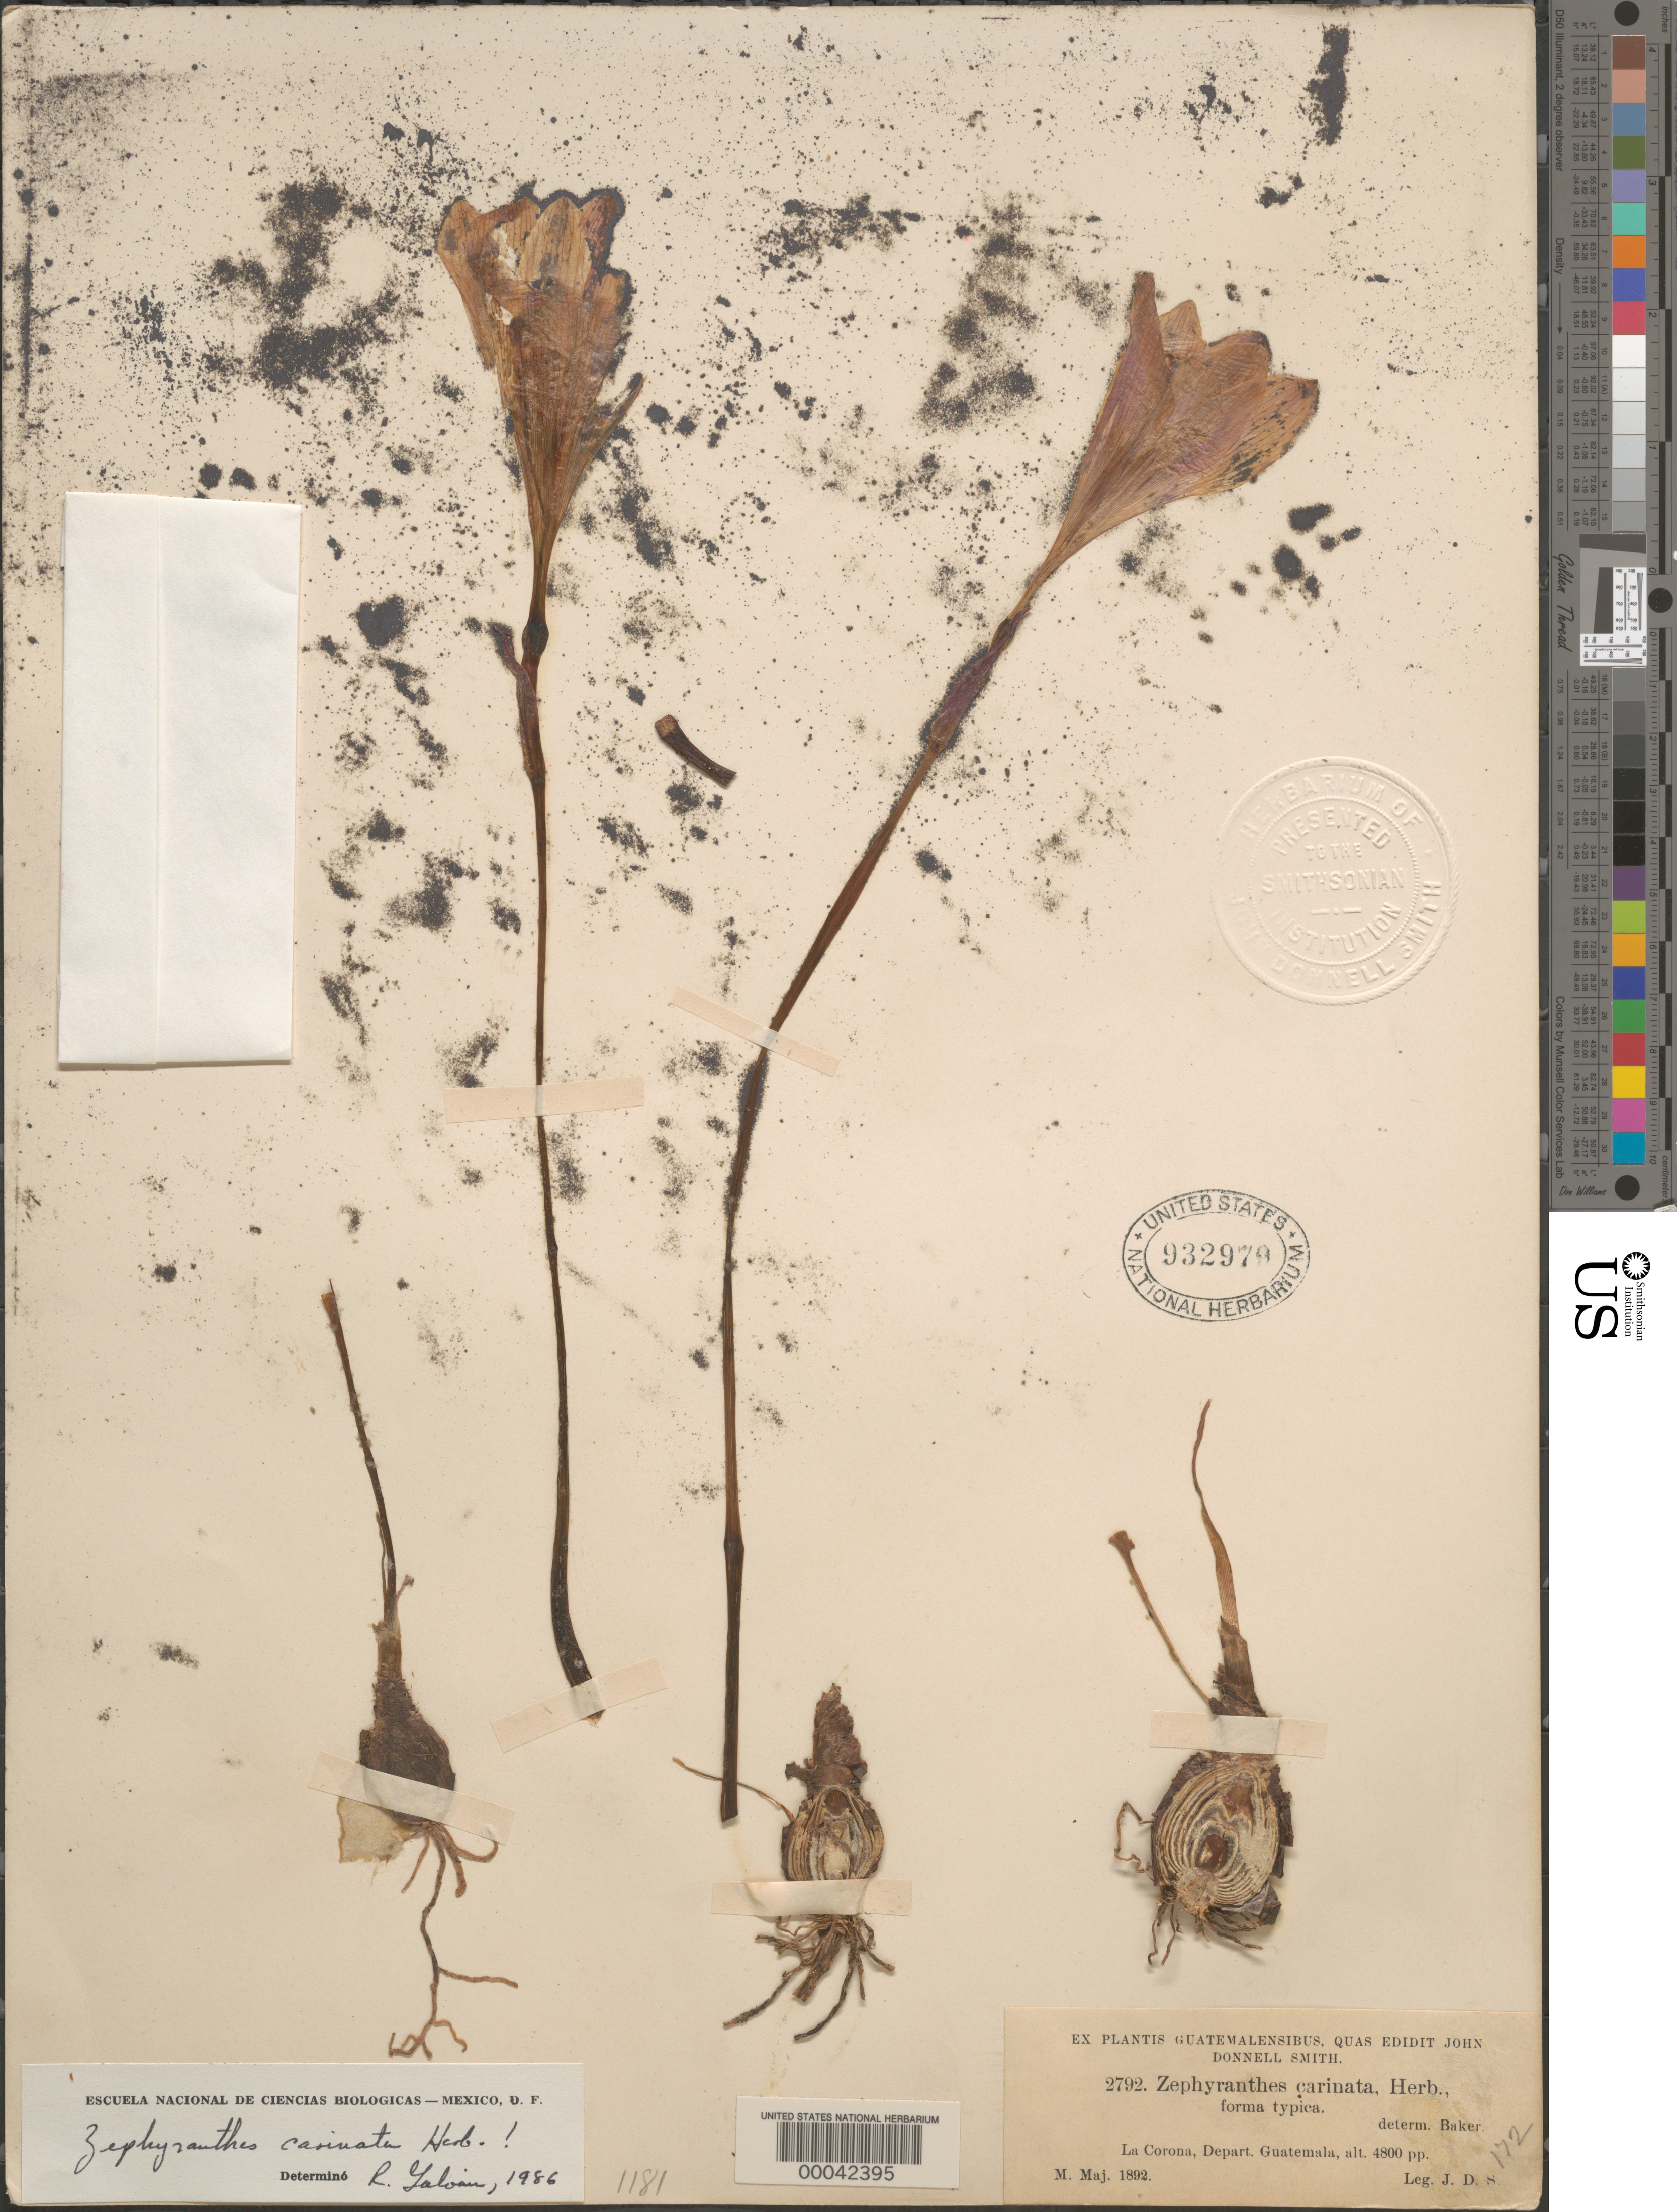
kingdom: Plantae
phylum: Tracheophyta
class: Liliopsida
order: Asparagales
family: Amaryllidaceae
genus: Zephyranthes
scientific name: Zephyranthes carinata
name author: Herb.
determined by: Galván, R.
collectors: J. Donnell Smith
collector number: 2792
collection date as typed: May 1892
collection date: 1892-05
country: Guatemala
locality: La corona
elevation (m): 4800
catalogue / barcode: US 932979